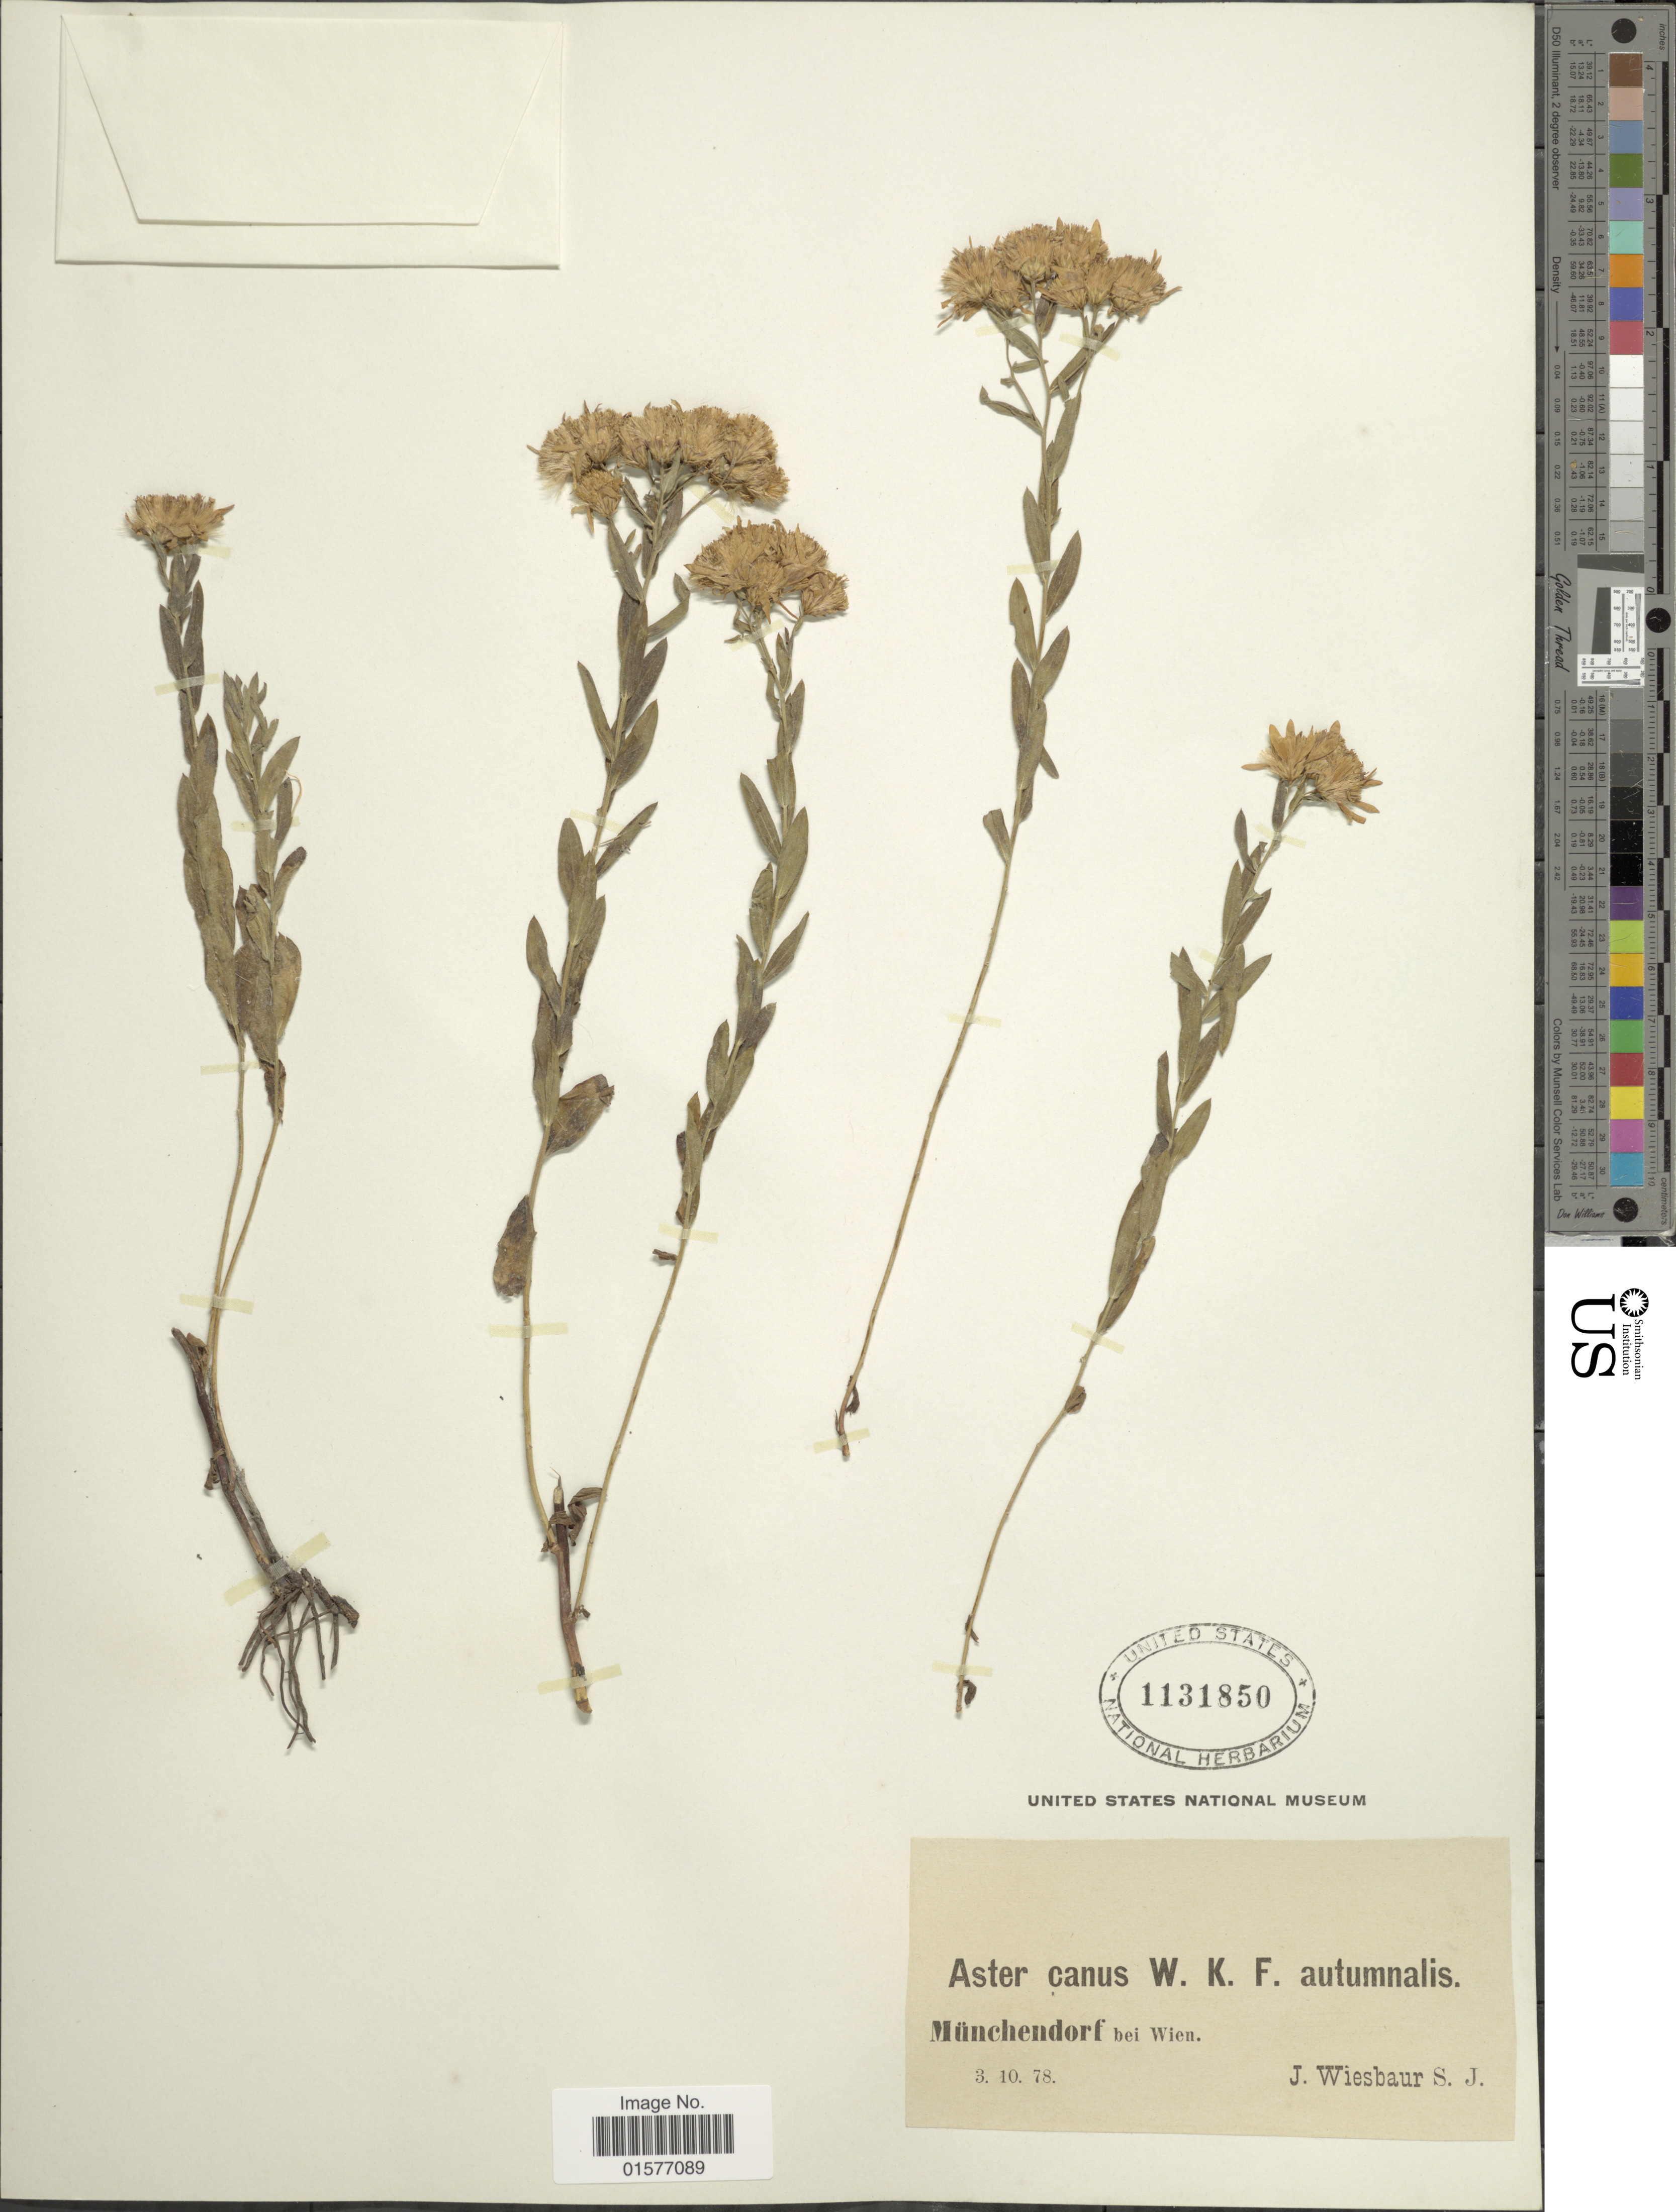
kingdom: Plantae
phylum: Tracheophyta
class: Magnoliopsida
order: Asterales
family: Asteraceae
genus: Galatella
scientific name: Galatella cana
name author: (Waldst. & Kit.) Nees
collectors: J. Wiesbaur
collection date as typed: Transcribed d/m/y: 10/3/78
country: Austria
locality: Munchedorf bei Wien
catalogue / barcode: US 1131850